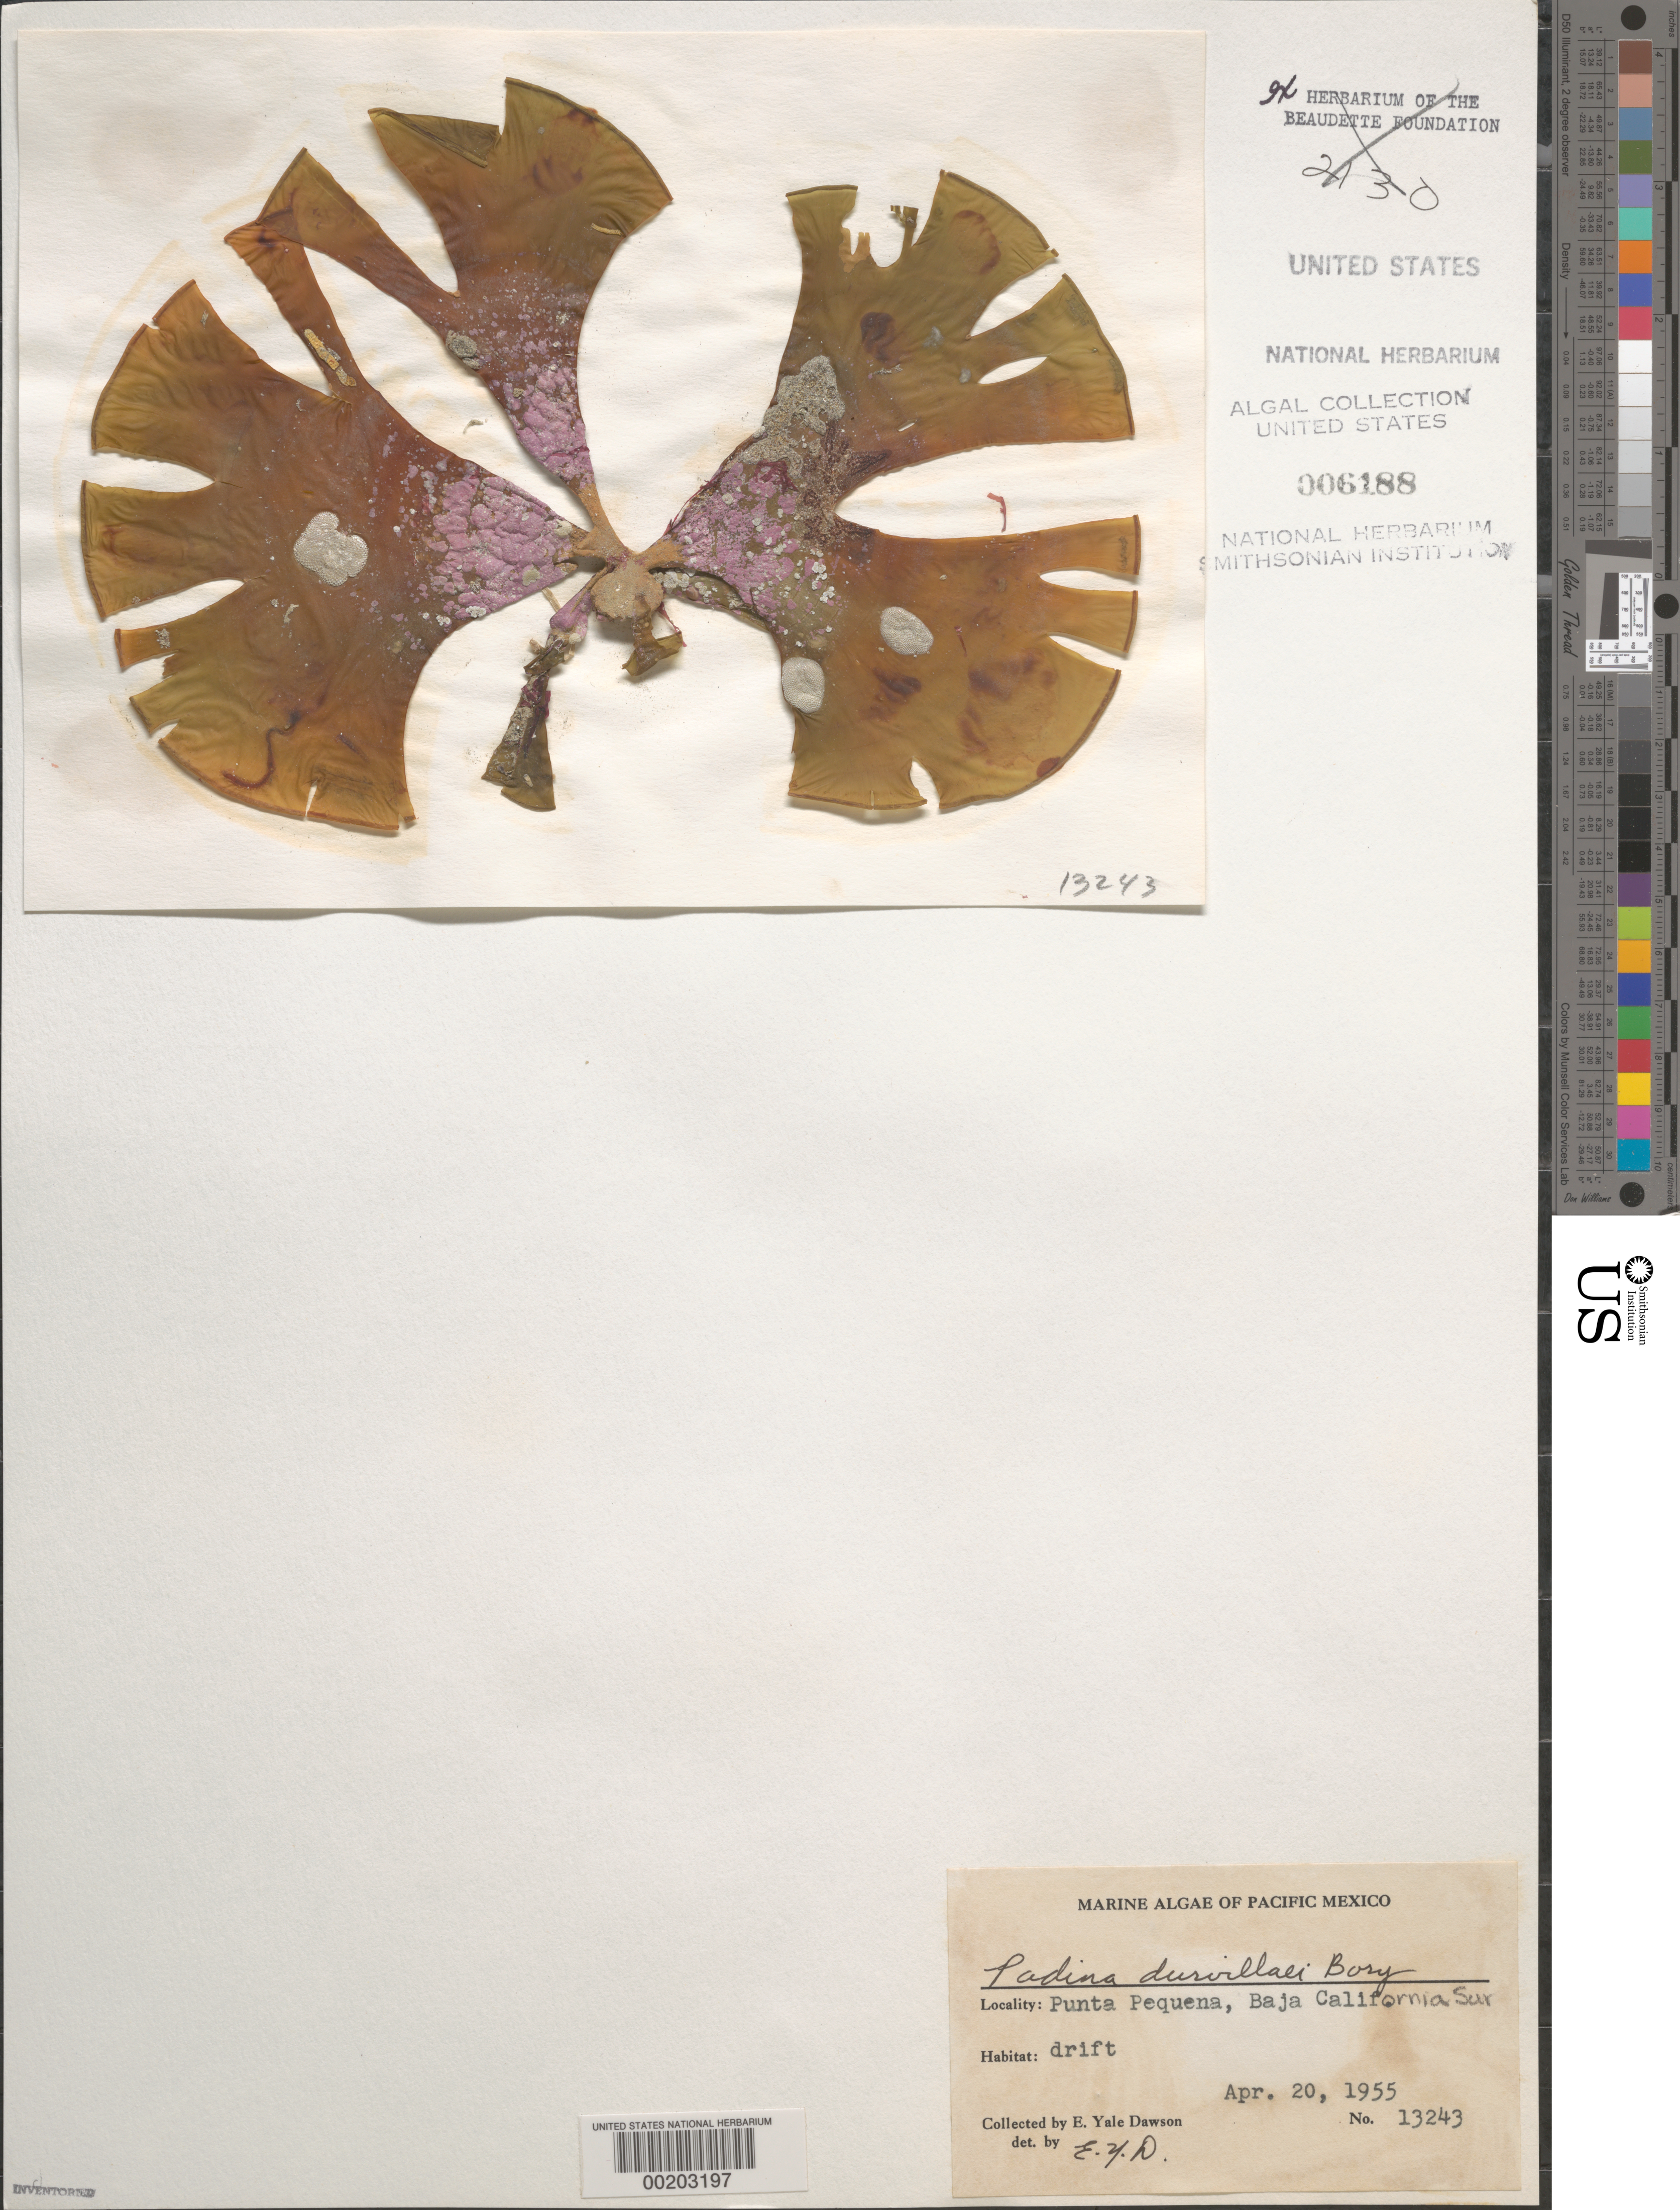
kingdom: Chromista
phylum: Ochrophyta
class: Phaeophyceae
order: Dictyotales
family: Dictyotaceae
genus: Padina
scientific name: Padina durvillaei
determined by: Dawson, E. Y.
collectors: E. Y. Dawson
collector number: EYD 13243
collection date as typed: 20 Apr 1955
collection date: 1955-04-20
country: Mexico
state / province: Baja California Sur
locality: Punta Pequena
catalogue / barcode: US 6188